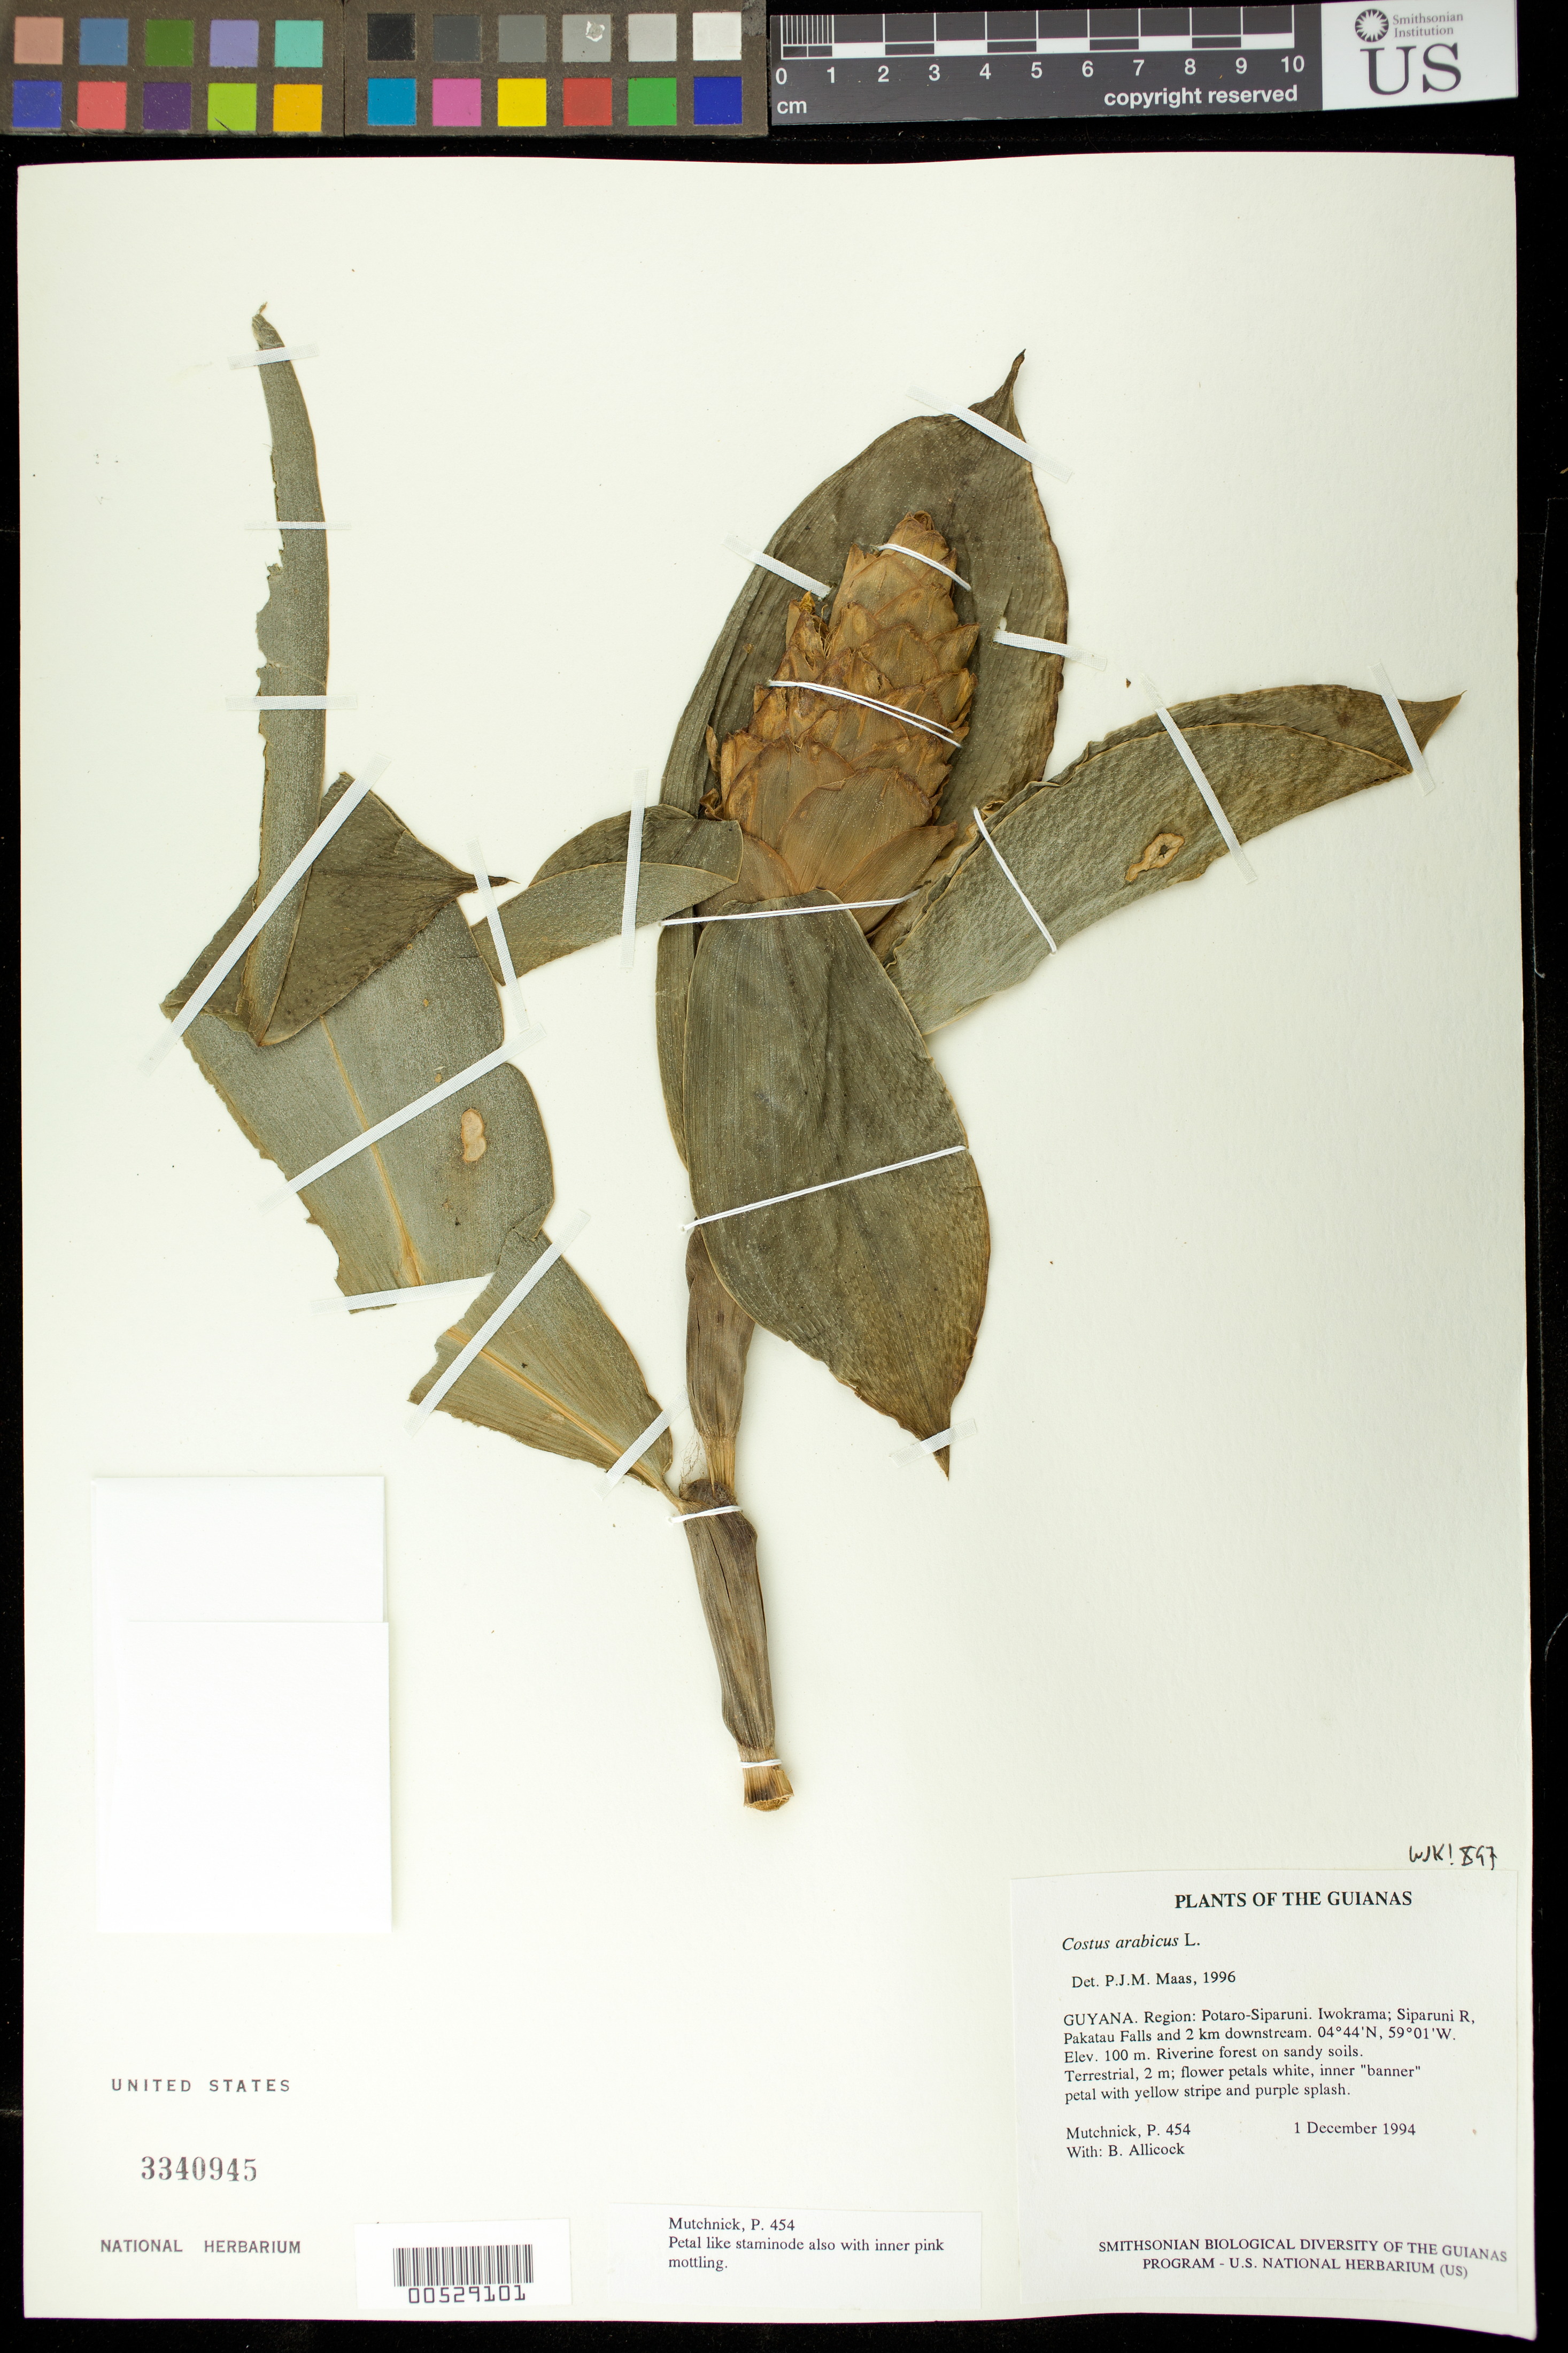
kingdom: Plantae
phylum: Tracheophyta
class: Liliopsida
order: Zingiberales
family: Costaceae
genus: Costus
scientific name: Costus arabicus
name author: L.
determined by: Maas, Paul J. M.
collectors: P. Mutchnick & B. Allicock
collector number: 454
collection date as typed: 1 December 1994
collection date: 1994-12-01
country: Guyana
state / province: Potaro-Siparuni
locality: Iwokrama; Siparuni R, Pakatau Falls and 2 km downstream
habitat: Riverine forest on sandy soils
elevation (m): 100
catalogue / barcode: US 3340945